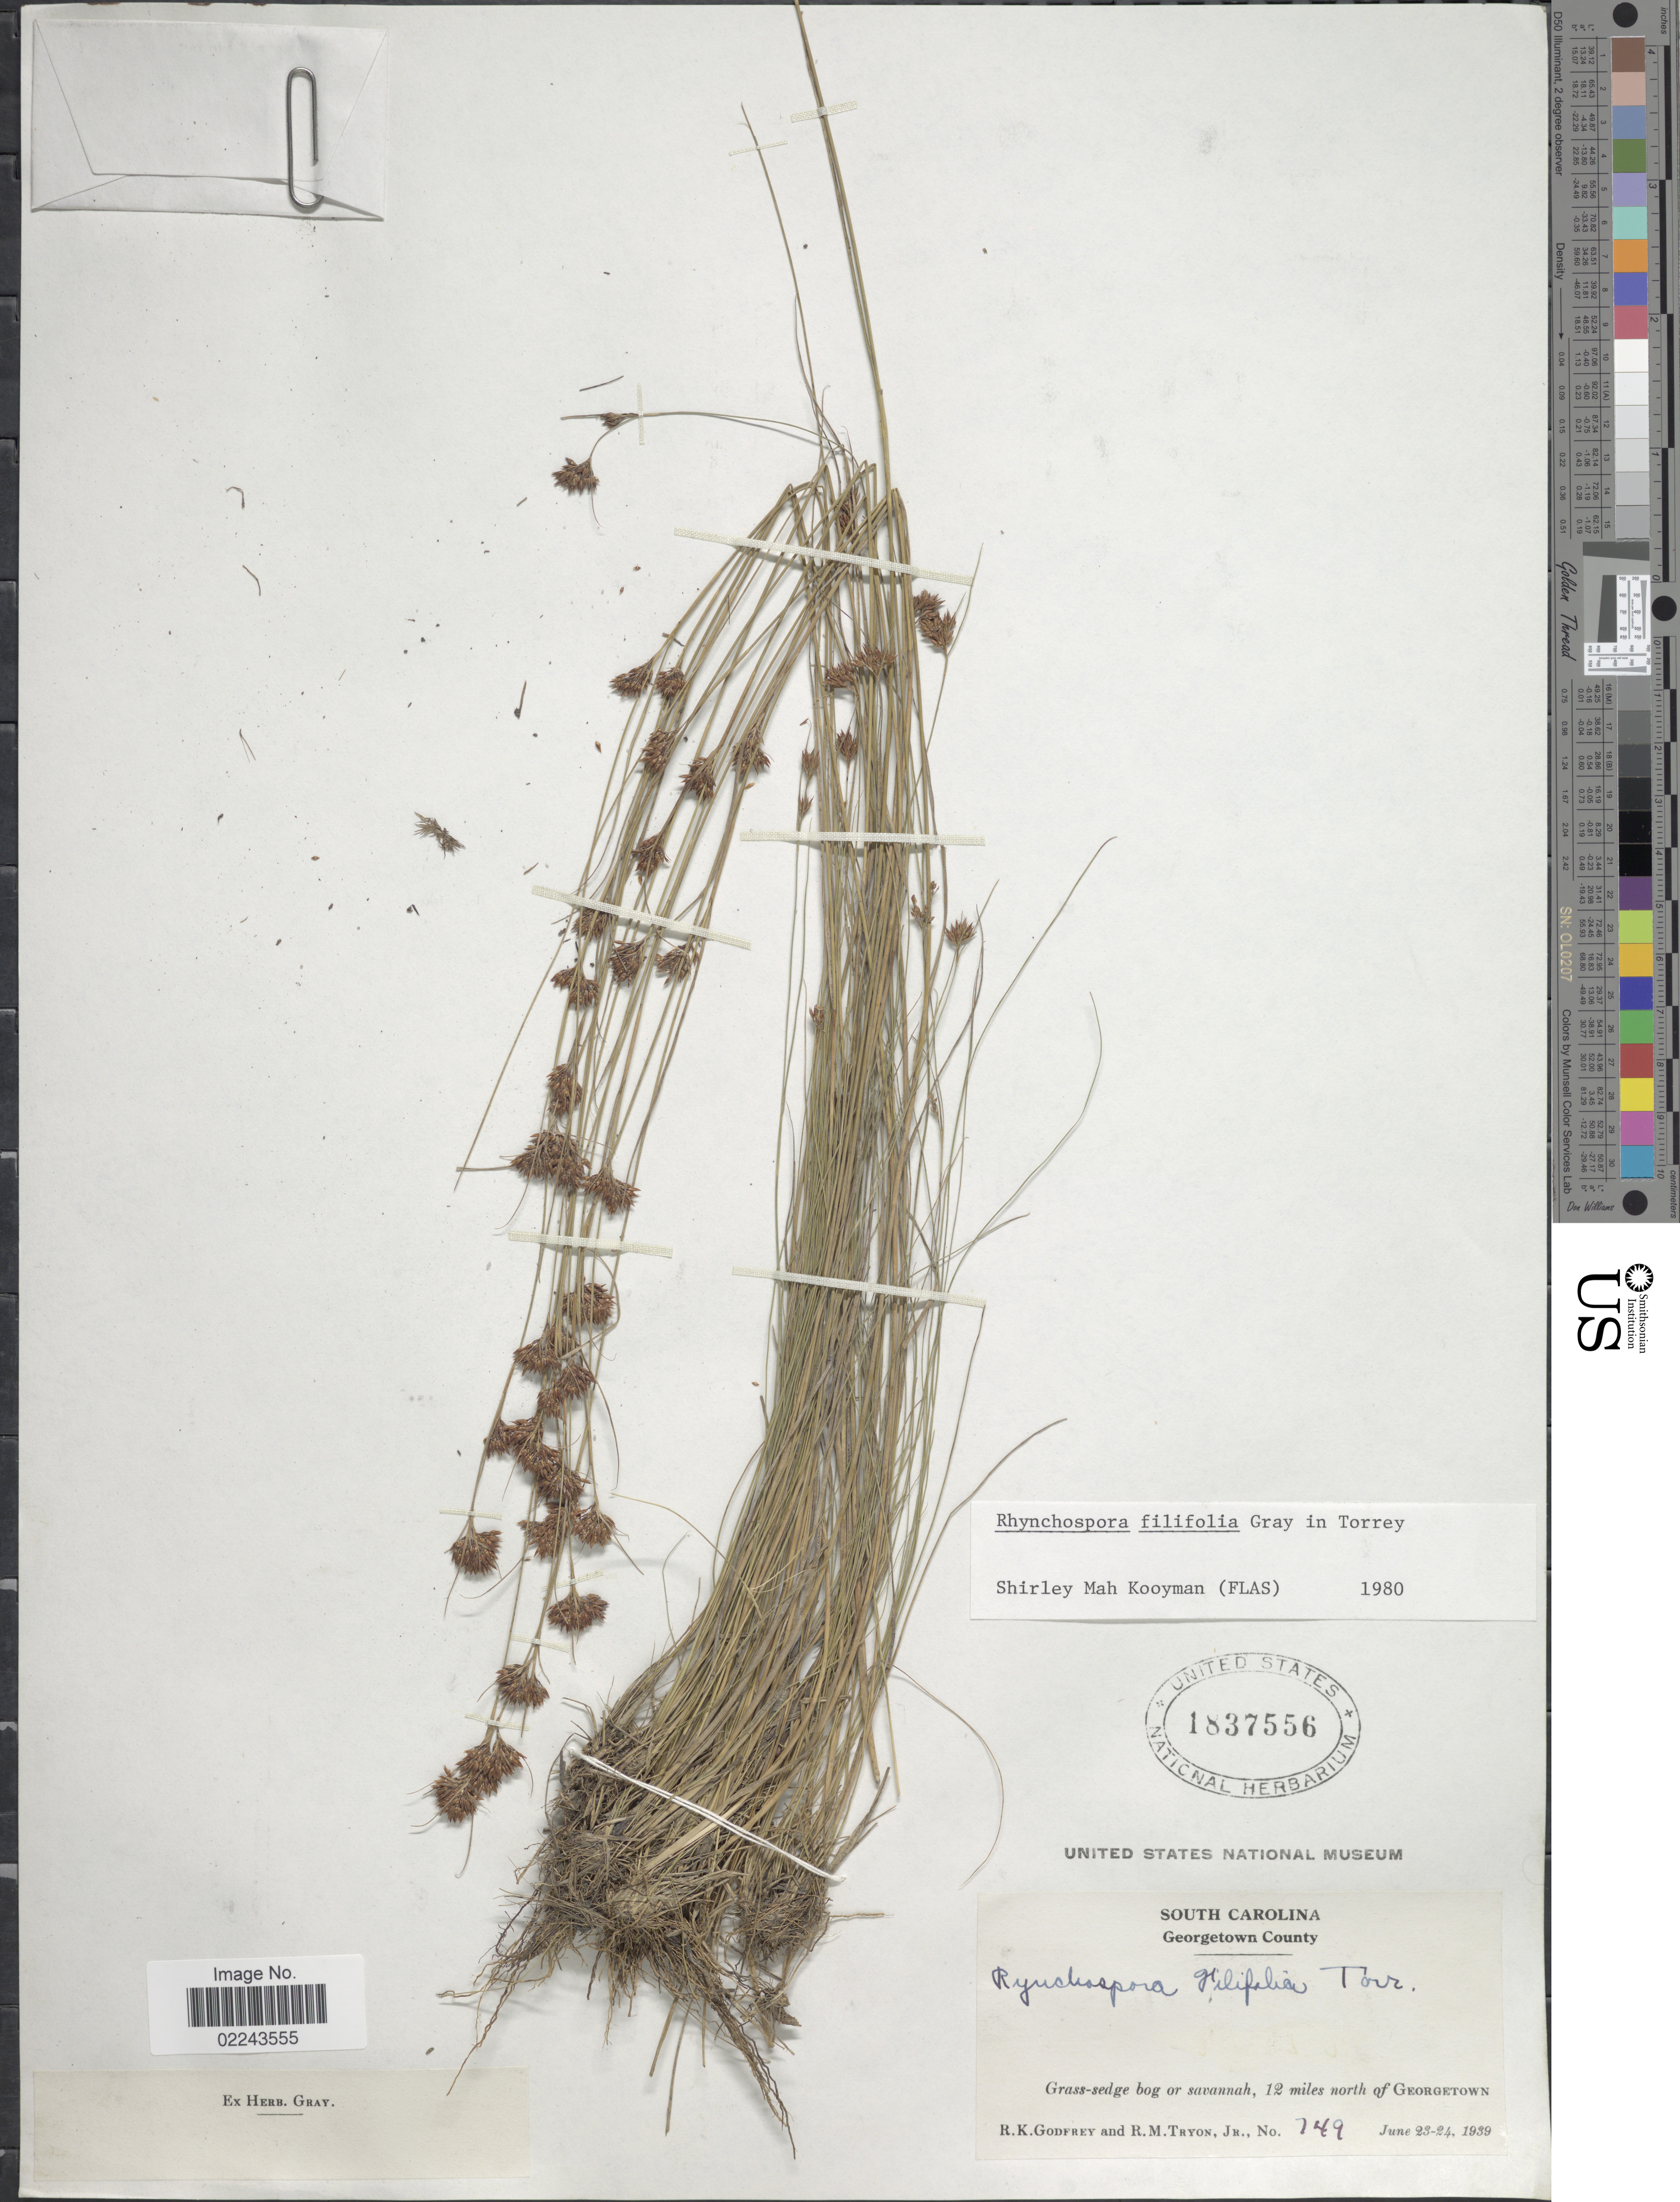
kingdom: Plantae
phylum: Tracheophyta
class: Liliopsida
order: Poales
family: Cyperaceae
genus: Rhynchospora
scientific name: Rhynchospora filifolia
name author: A. Gray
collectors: R. K. Godfrey & R. M. Tryon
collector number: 749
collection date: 1939-06-23/1939-06-24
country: United States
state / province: South Carolina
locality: Georgetown County, 12 miles north of Georgetown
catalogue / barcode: US 1837556